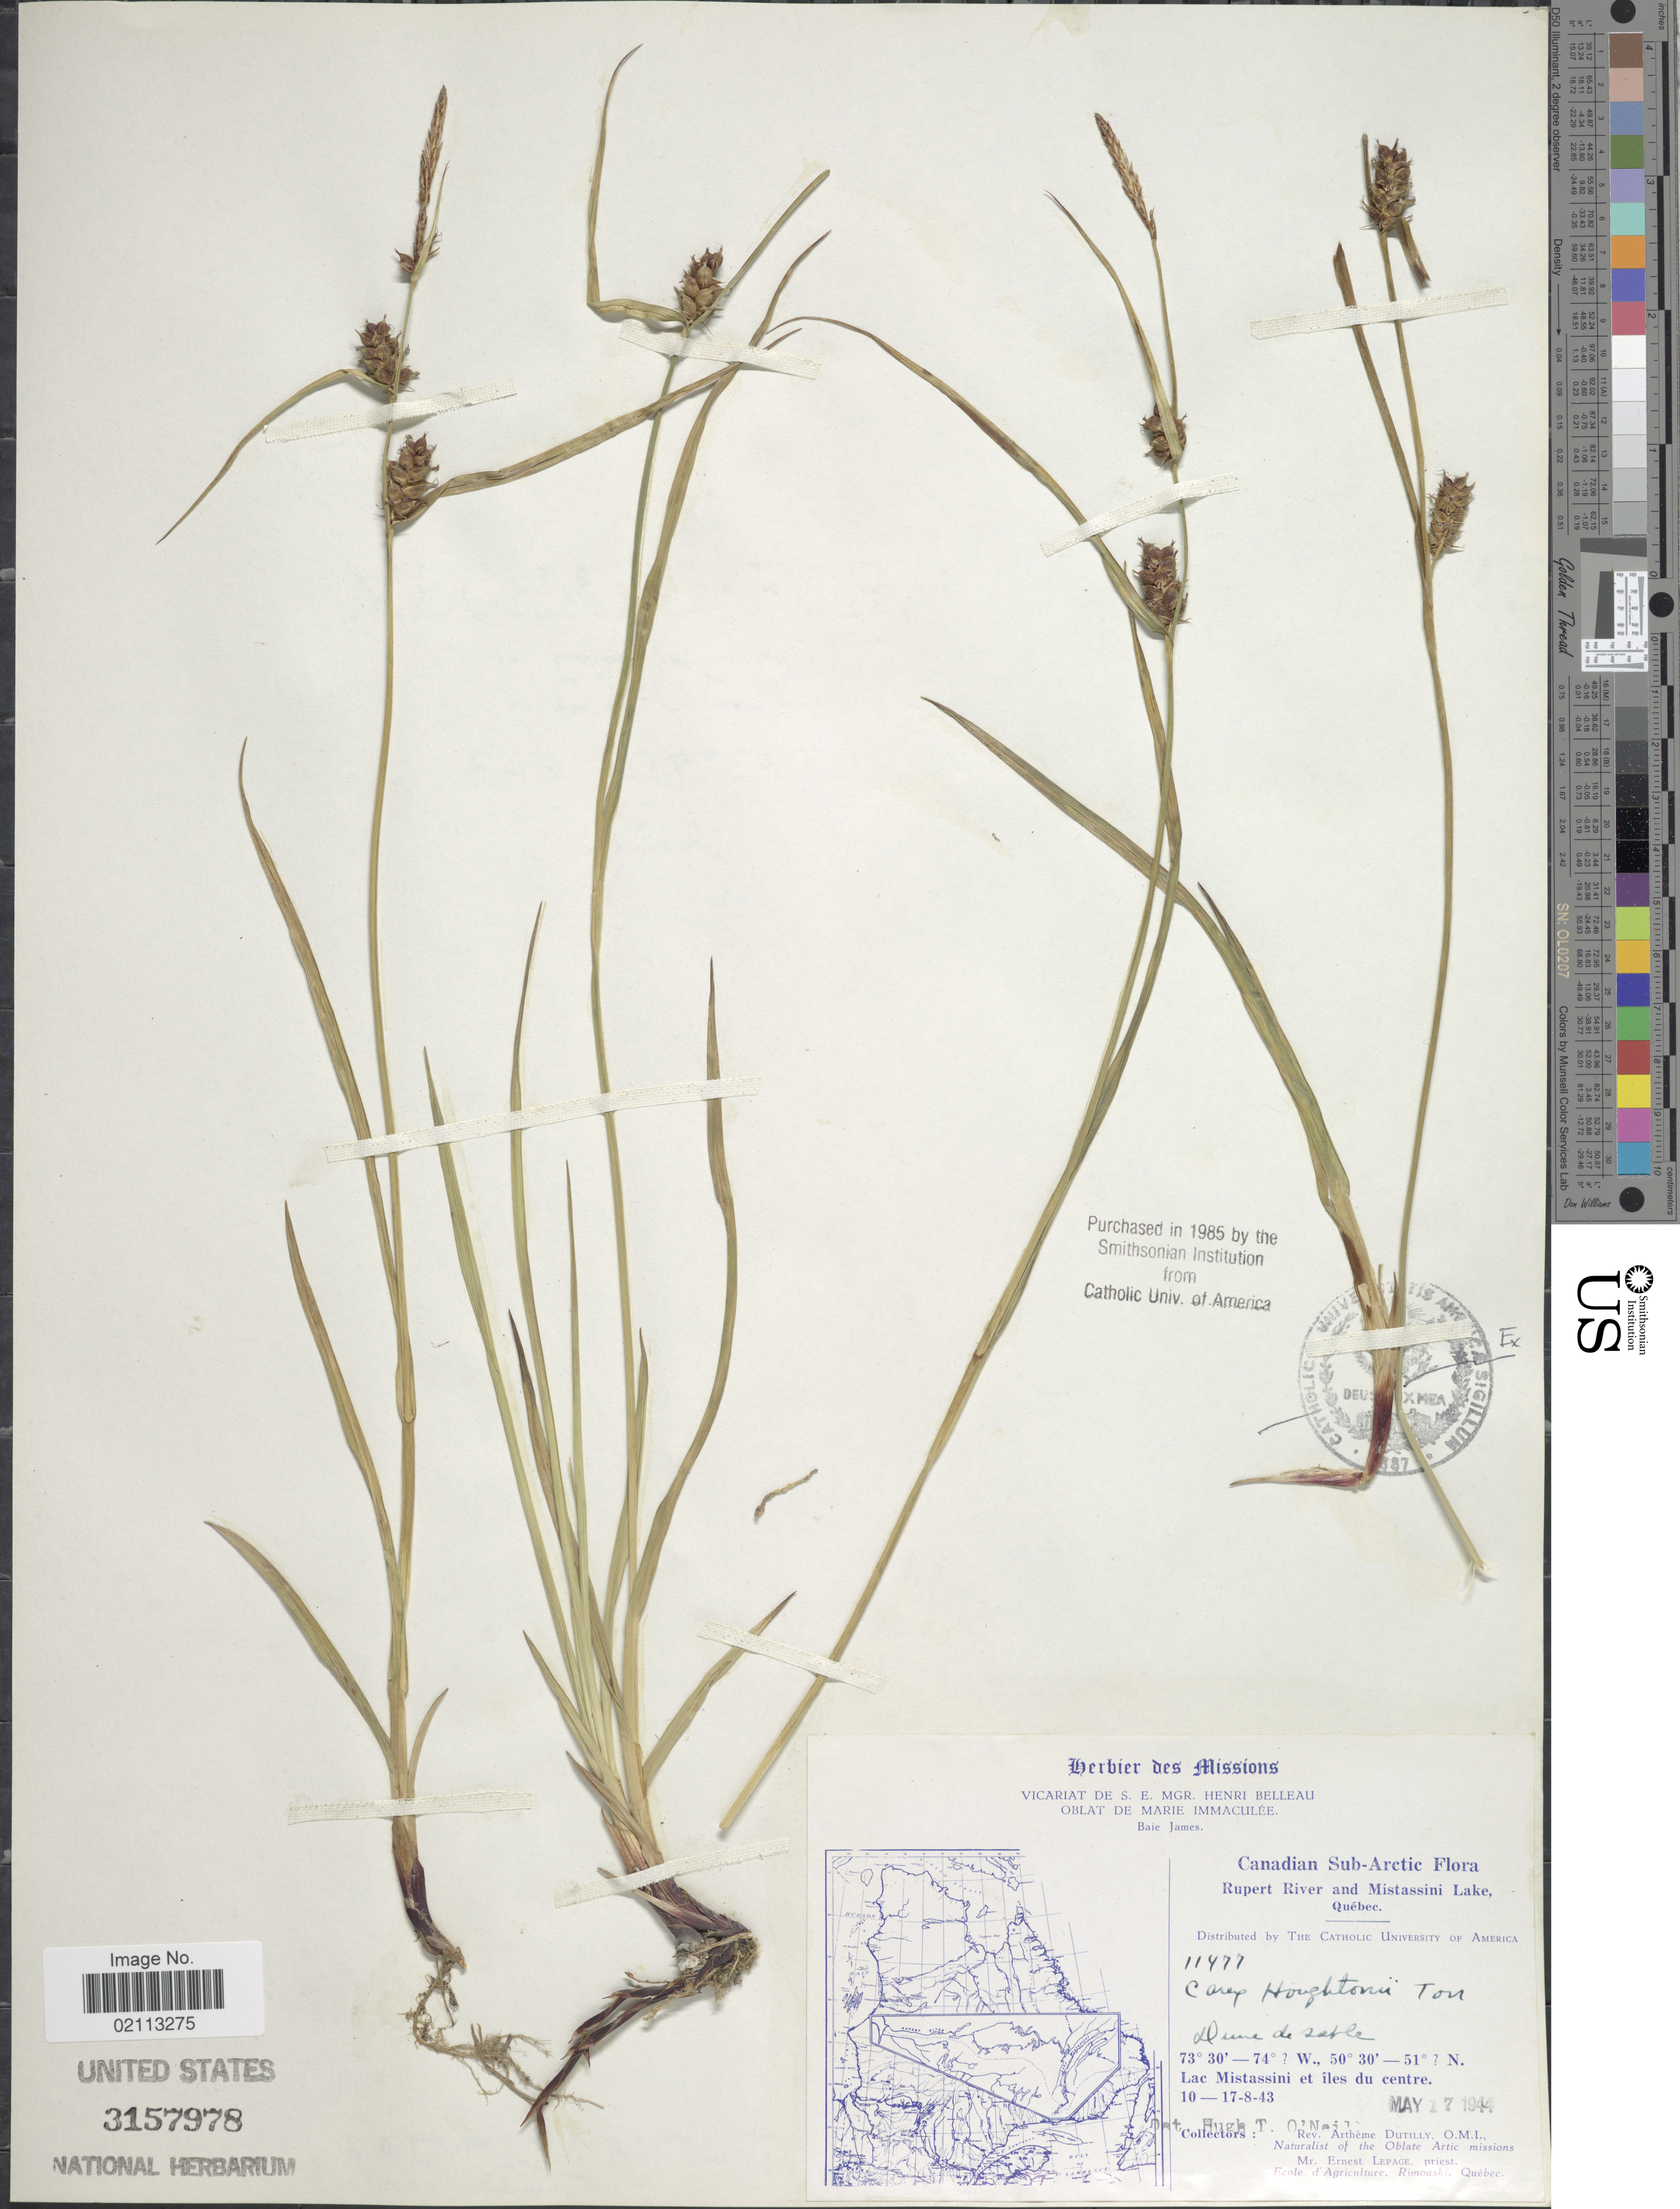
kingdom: Plantae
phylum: Tracheophyta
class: Liliopsida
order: Poales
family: Cyperaceae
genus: Carex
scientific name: Carex houghtoniana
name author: Torr. ex Dewey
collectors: A. Dutilly & E. Lepage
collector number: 11477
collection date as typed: Transcribed d/m/y: 10/8/43 to 17/8/43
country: Canada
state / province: Quebec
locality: Canadian Sub-Arctic, Rupert River and Mistassini Lake, Dune de sable, Lac Mistassini et iles du centre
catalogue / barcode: US 3157978